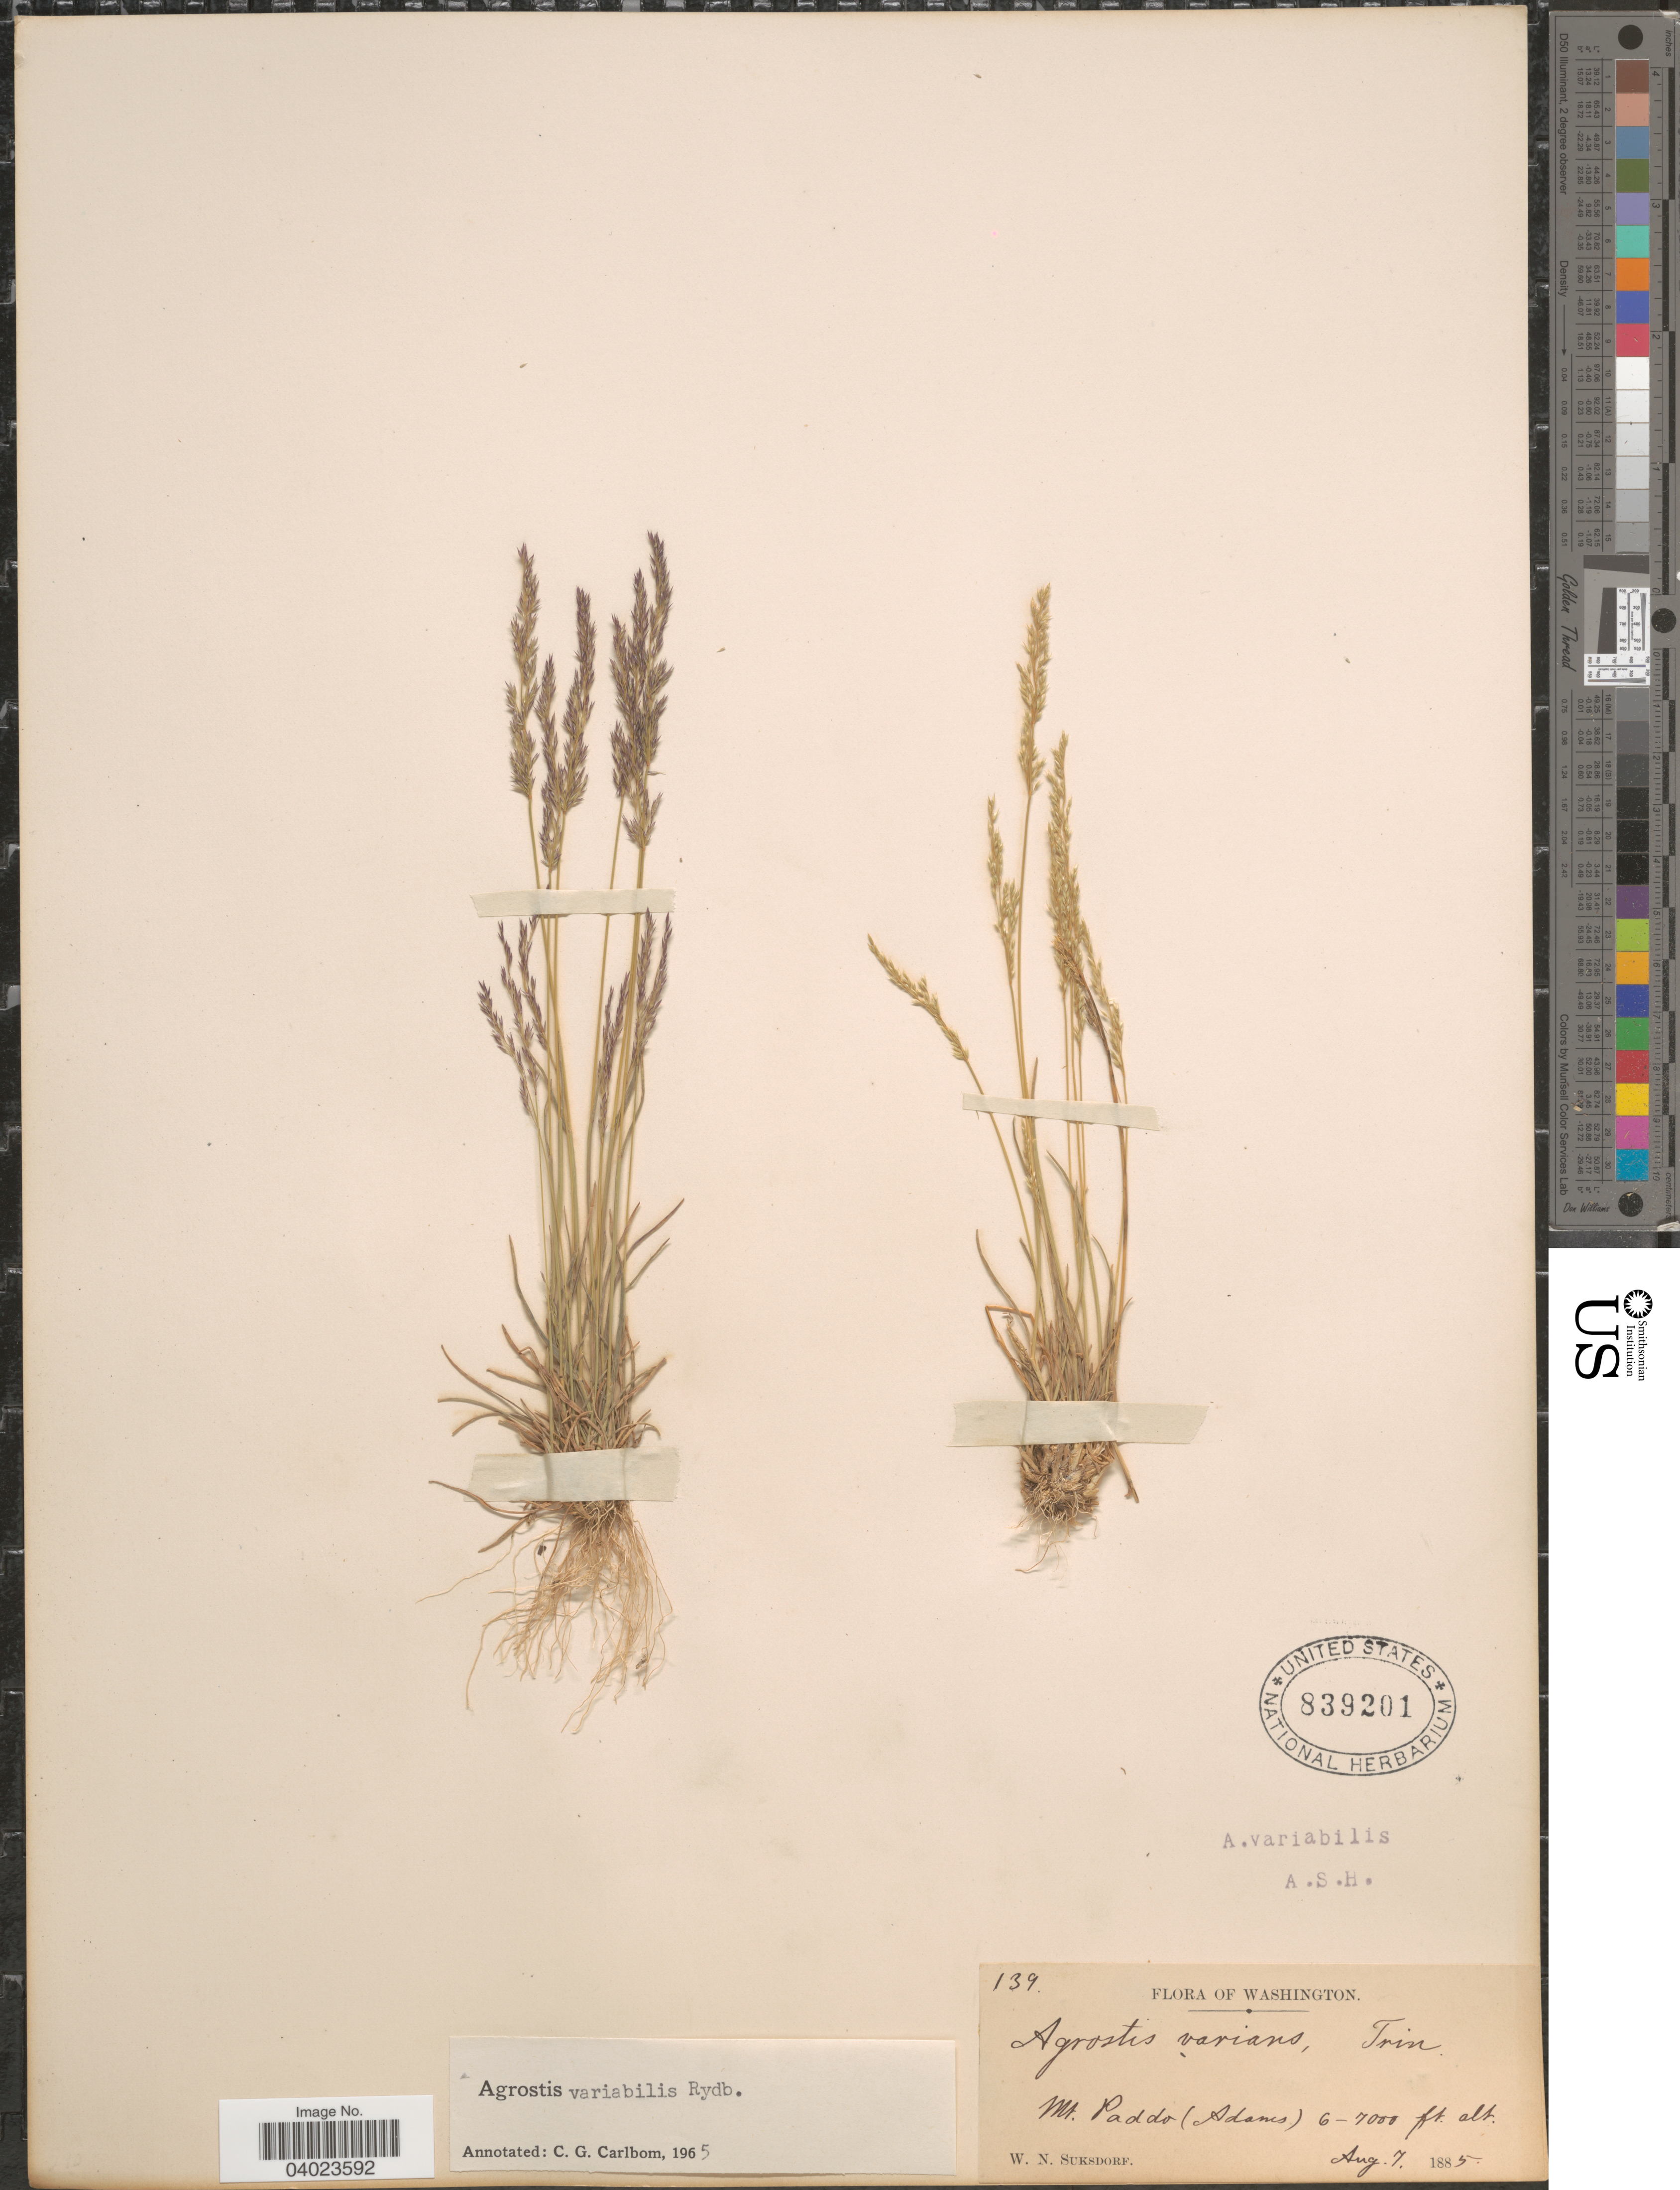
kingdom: Plantae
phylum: Tracheophyta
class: Liliopsida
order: Poales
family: Poaceae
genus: Agrostis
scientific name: Agrostis variabilis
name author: Rydb.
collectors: W. N. Suksdorf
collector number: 139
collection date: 1885-08-07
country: United States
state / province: Washington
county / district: Skamania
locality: Mt. Paddo (Adams).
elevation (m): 1829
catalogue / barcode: US 839201